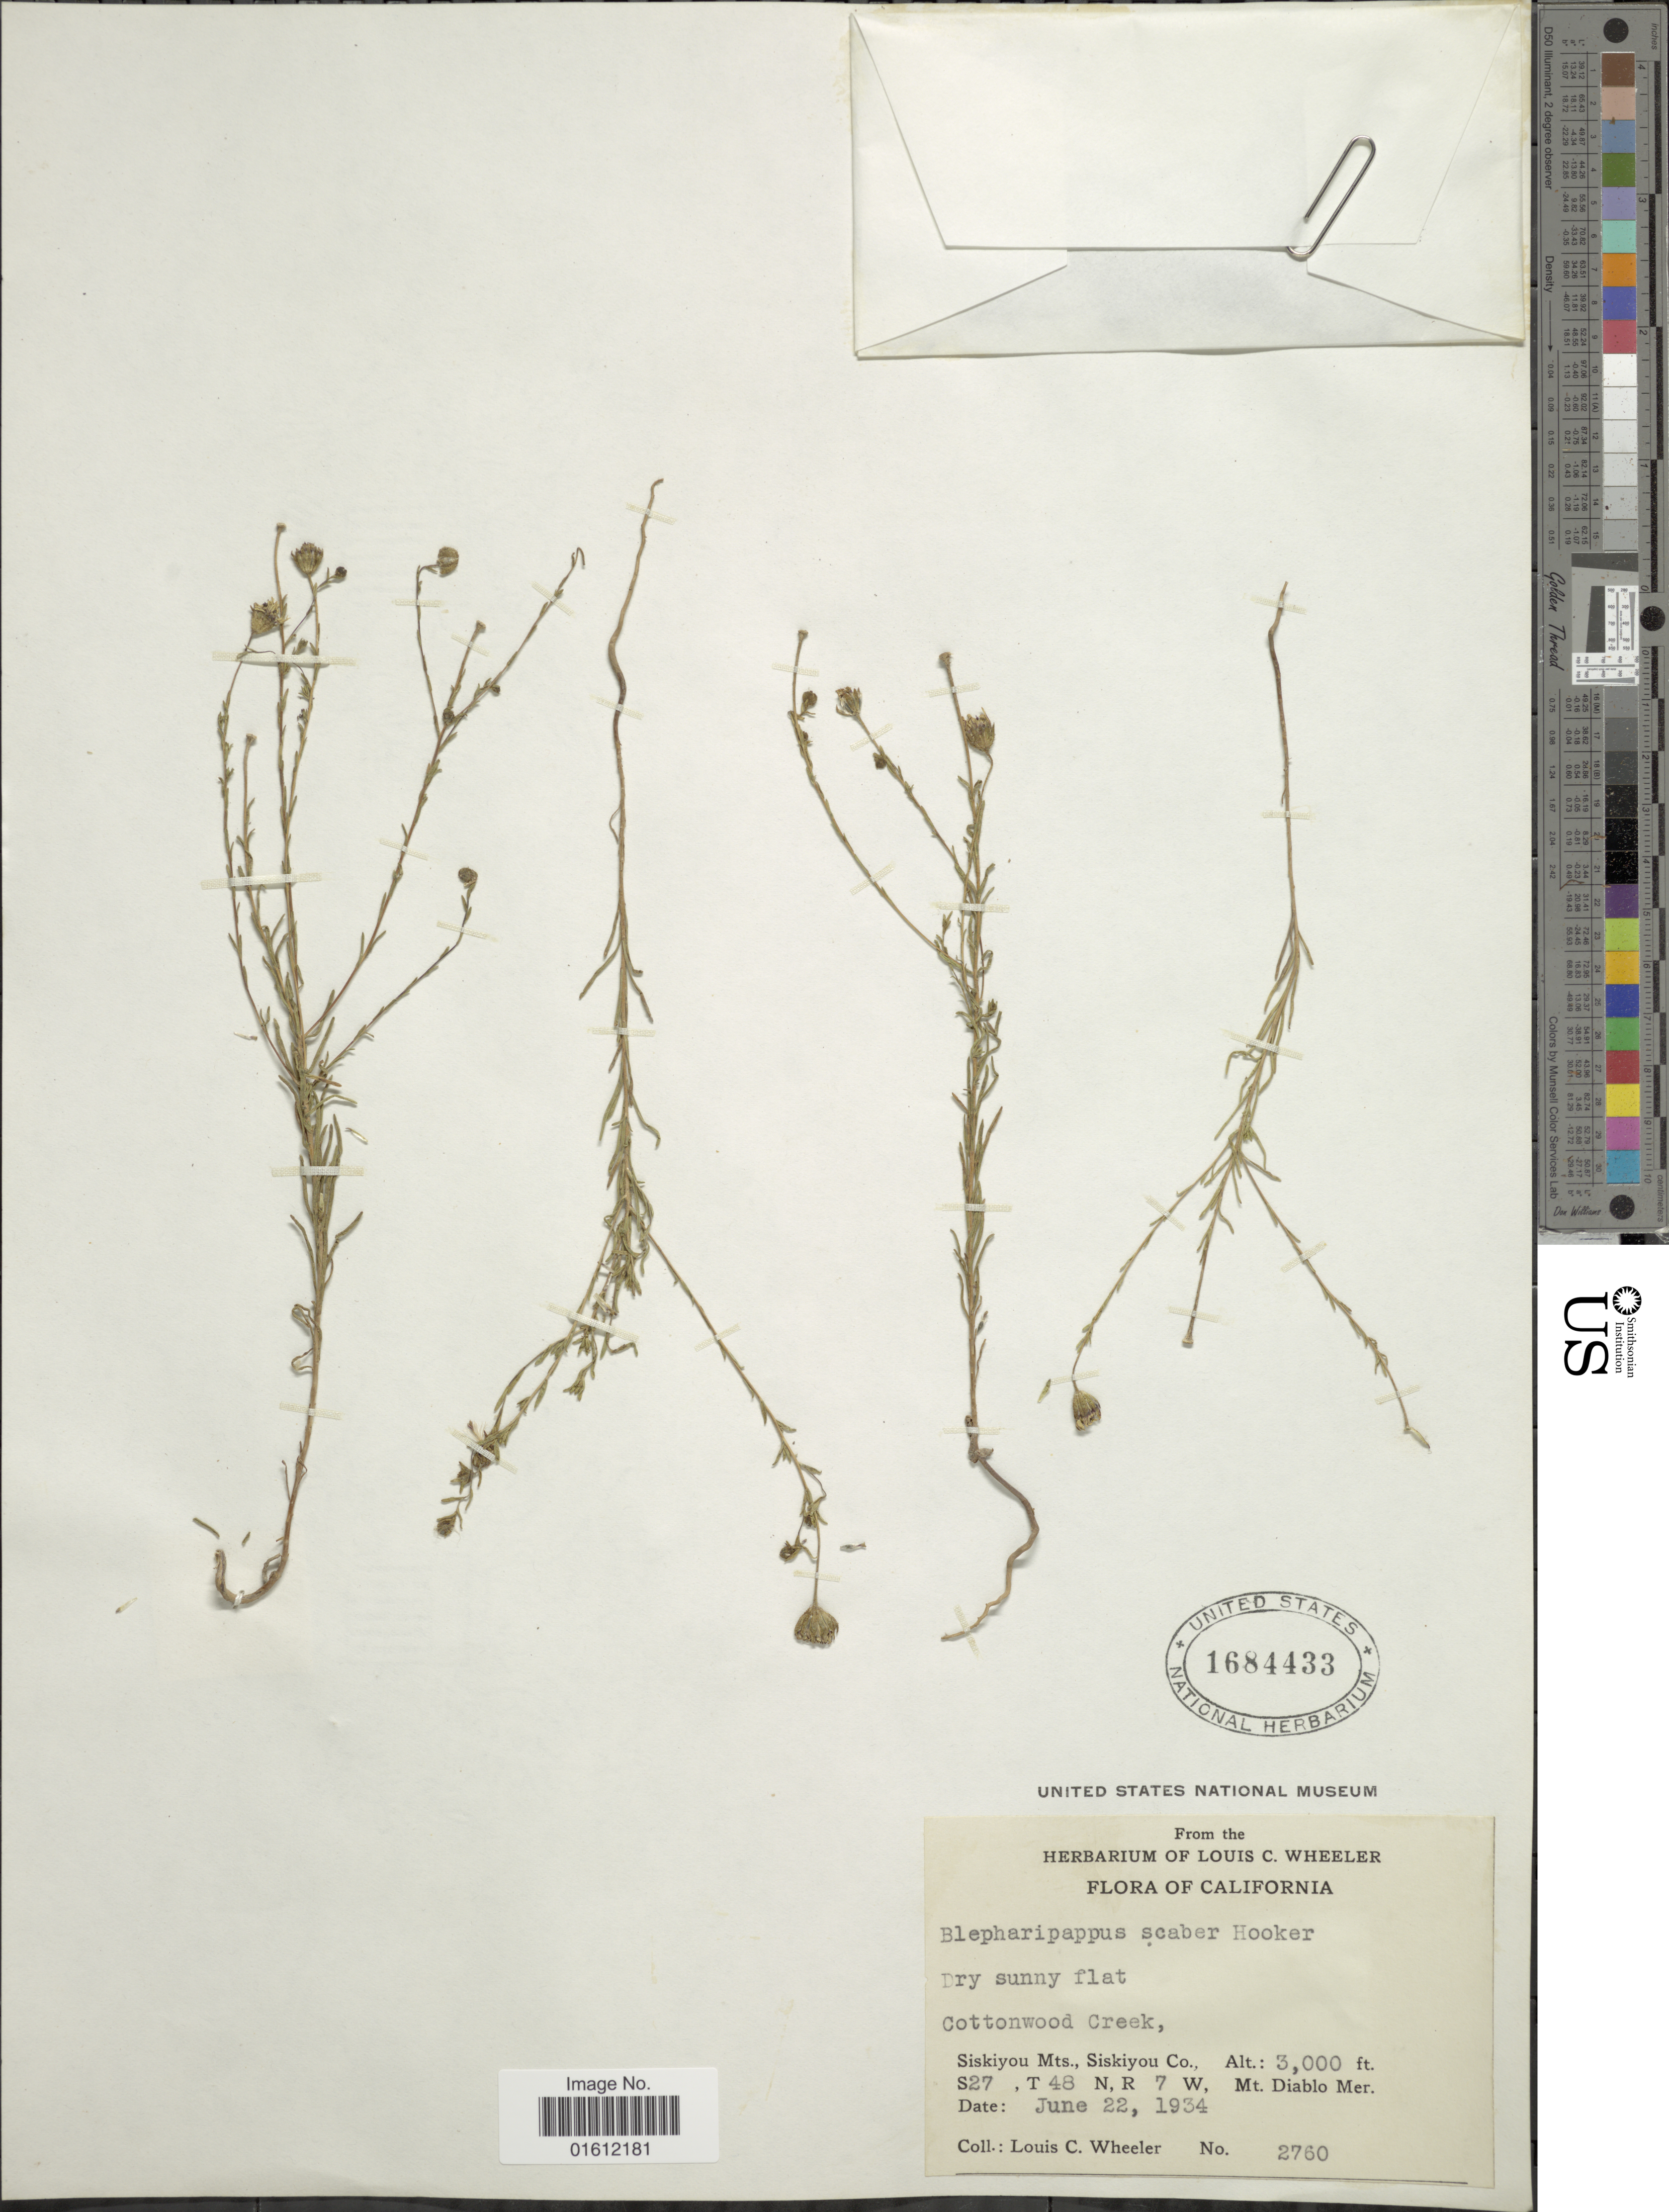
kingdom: Plantae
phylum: Tracheophyta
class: Magnoliopsida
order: Asterales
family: Asteraceae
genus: Blepharipappus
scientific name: Blepharipappus scaber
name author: Hook.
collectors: L. C. Wheeler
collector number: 2760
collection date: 1934-06-22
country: United States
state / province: California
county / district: Siskiyou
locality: Cottonwood Creek, Siskiyou Mts., Siskiyou Co., , S27, T48 N, R 7 W, Mt Diablo Mer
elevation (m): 914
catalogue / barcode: US 1684433